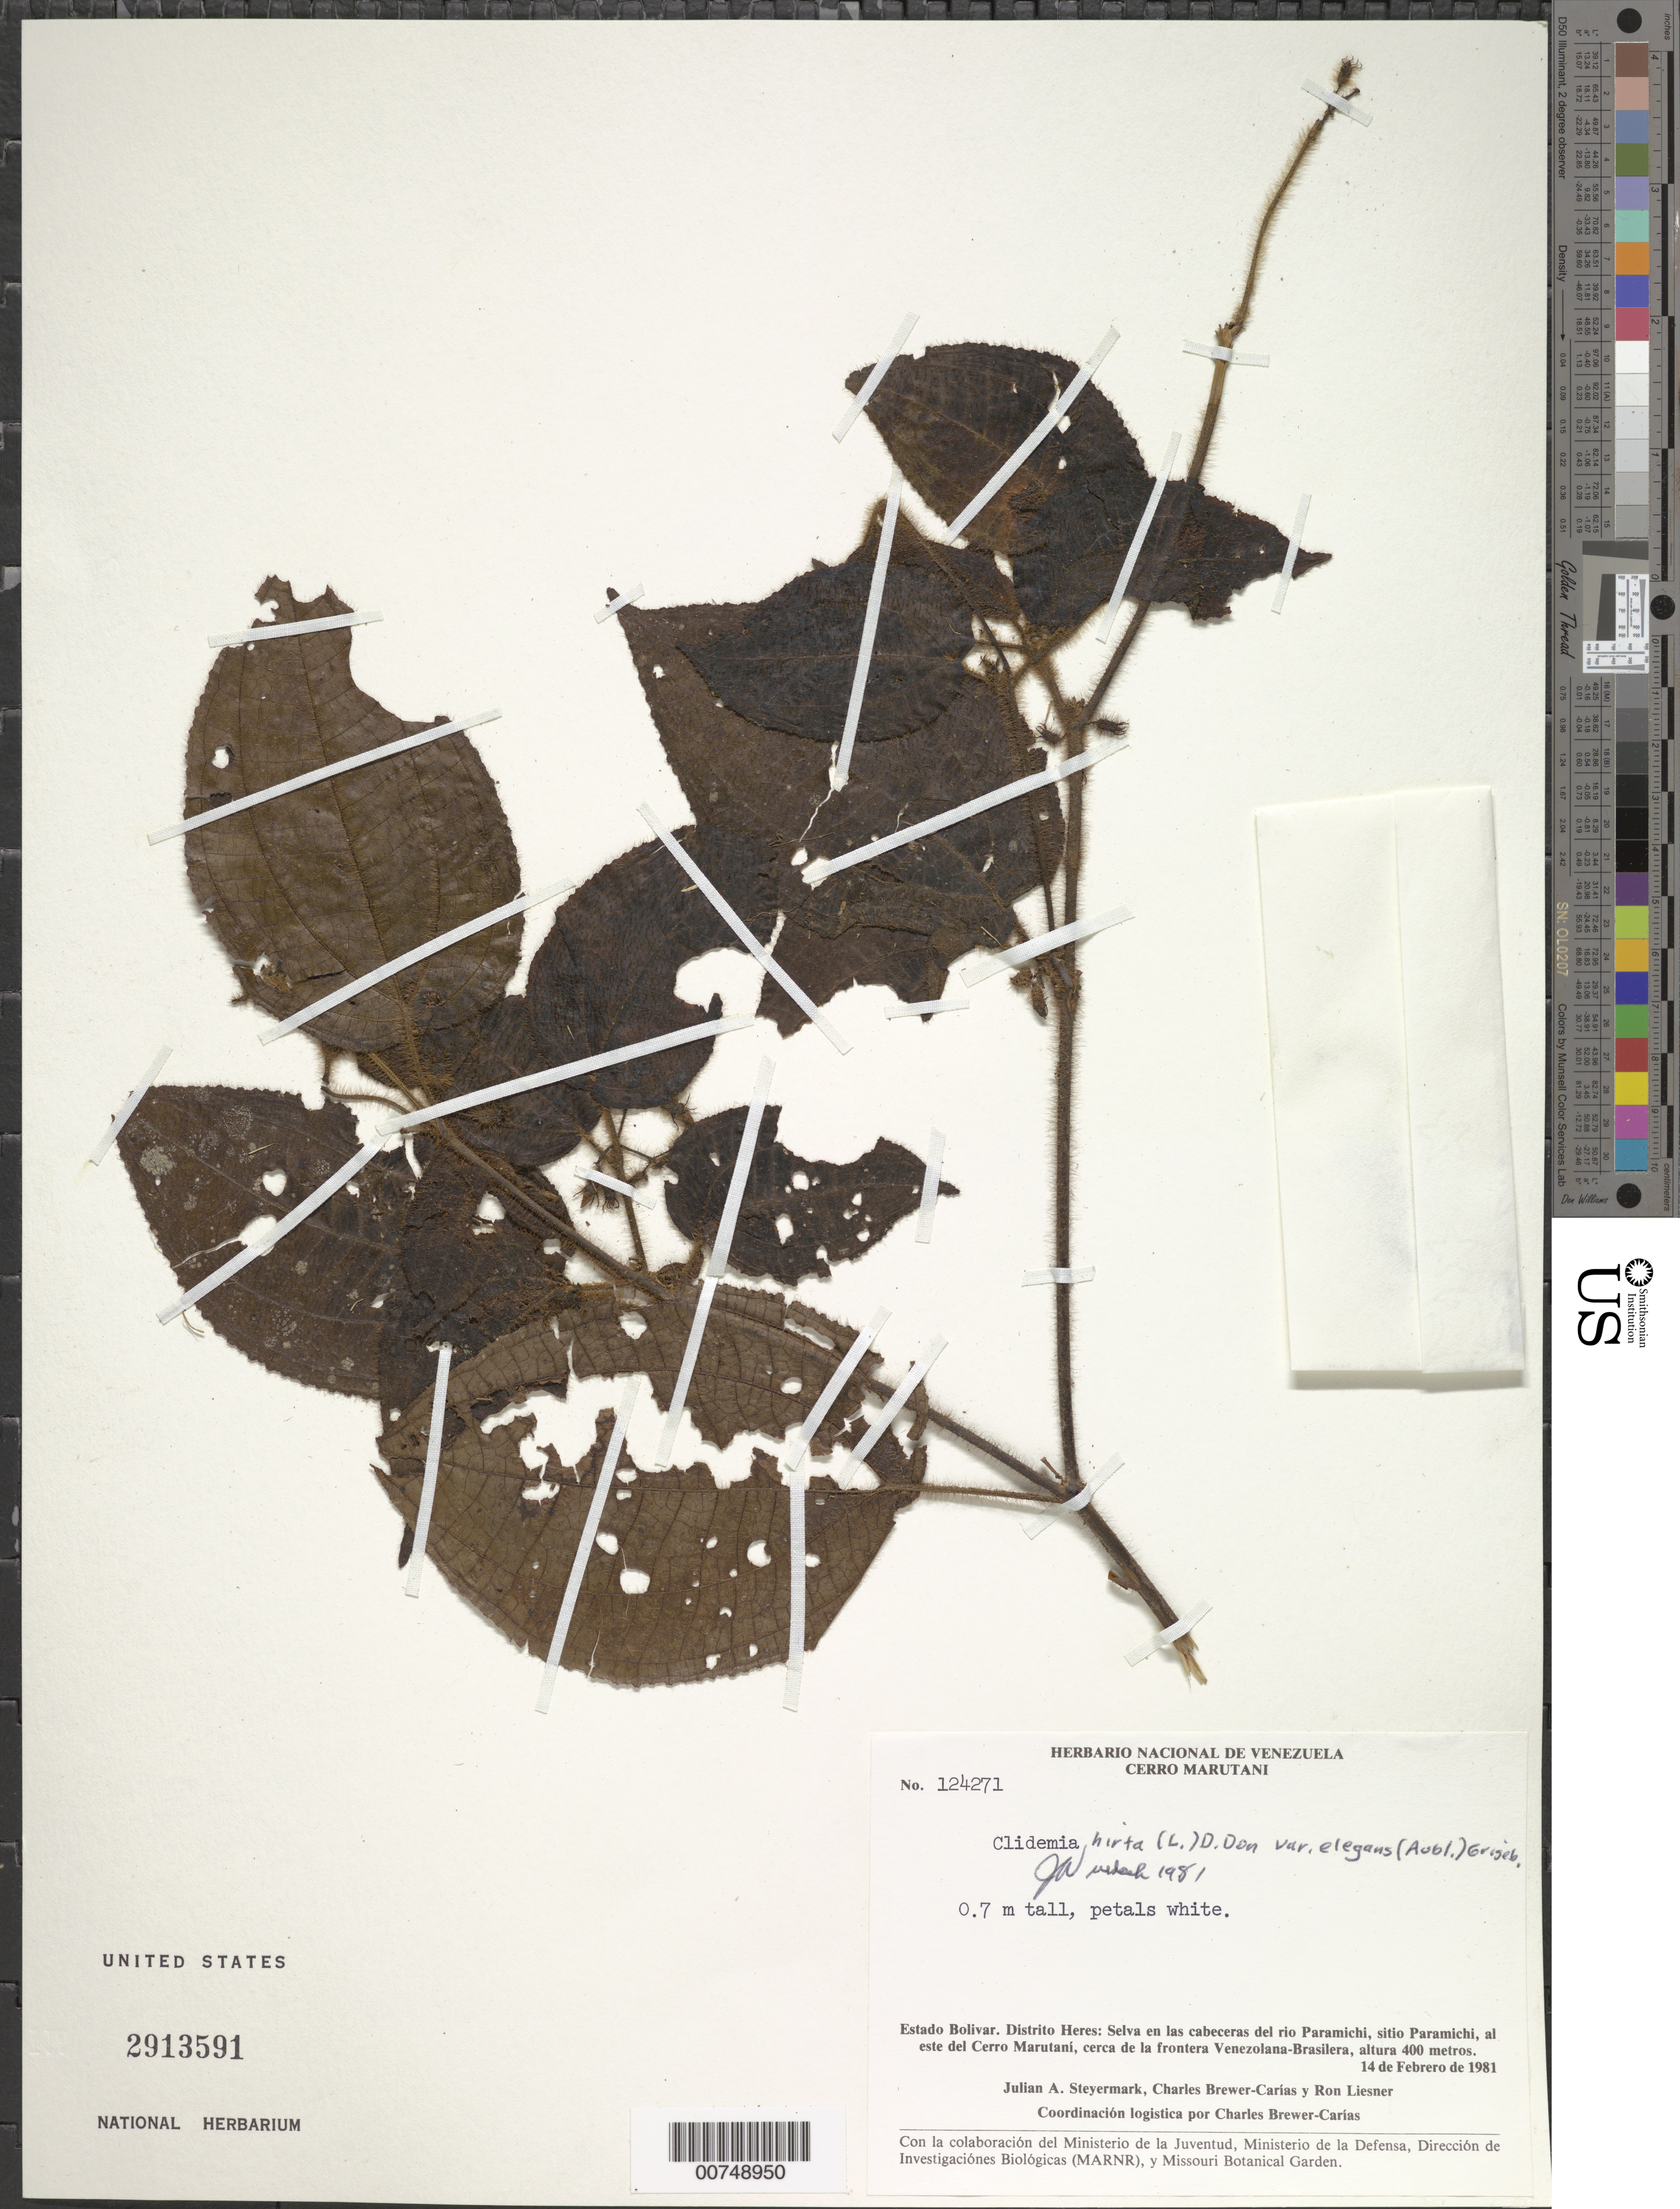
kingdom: Plantae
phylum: Tracheophyta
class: Magnoliopsida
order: Myrtales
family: Melastomataceae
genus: Clidemia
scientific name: Clidemia hirta var. elegans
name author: (Aubl.) Griseb.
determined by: Wurdack, John J., (US), US (UNITED STATES)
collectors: J. Steyermark, C. Brewer-Carias & R. L. Liesner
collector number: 124271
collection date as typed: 14-Feb-81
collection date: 1981-02-14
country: Venezuela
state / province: Bolívar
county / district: Heres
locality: Río Paramichi, sitio Paramichi, al este del Cerro Marutani, cerca de la frontera Venezolana-Brasilera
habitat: Selva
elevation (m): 400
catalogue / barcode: US 2913591